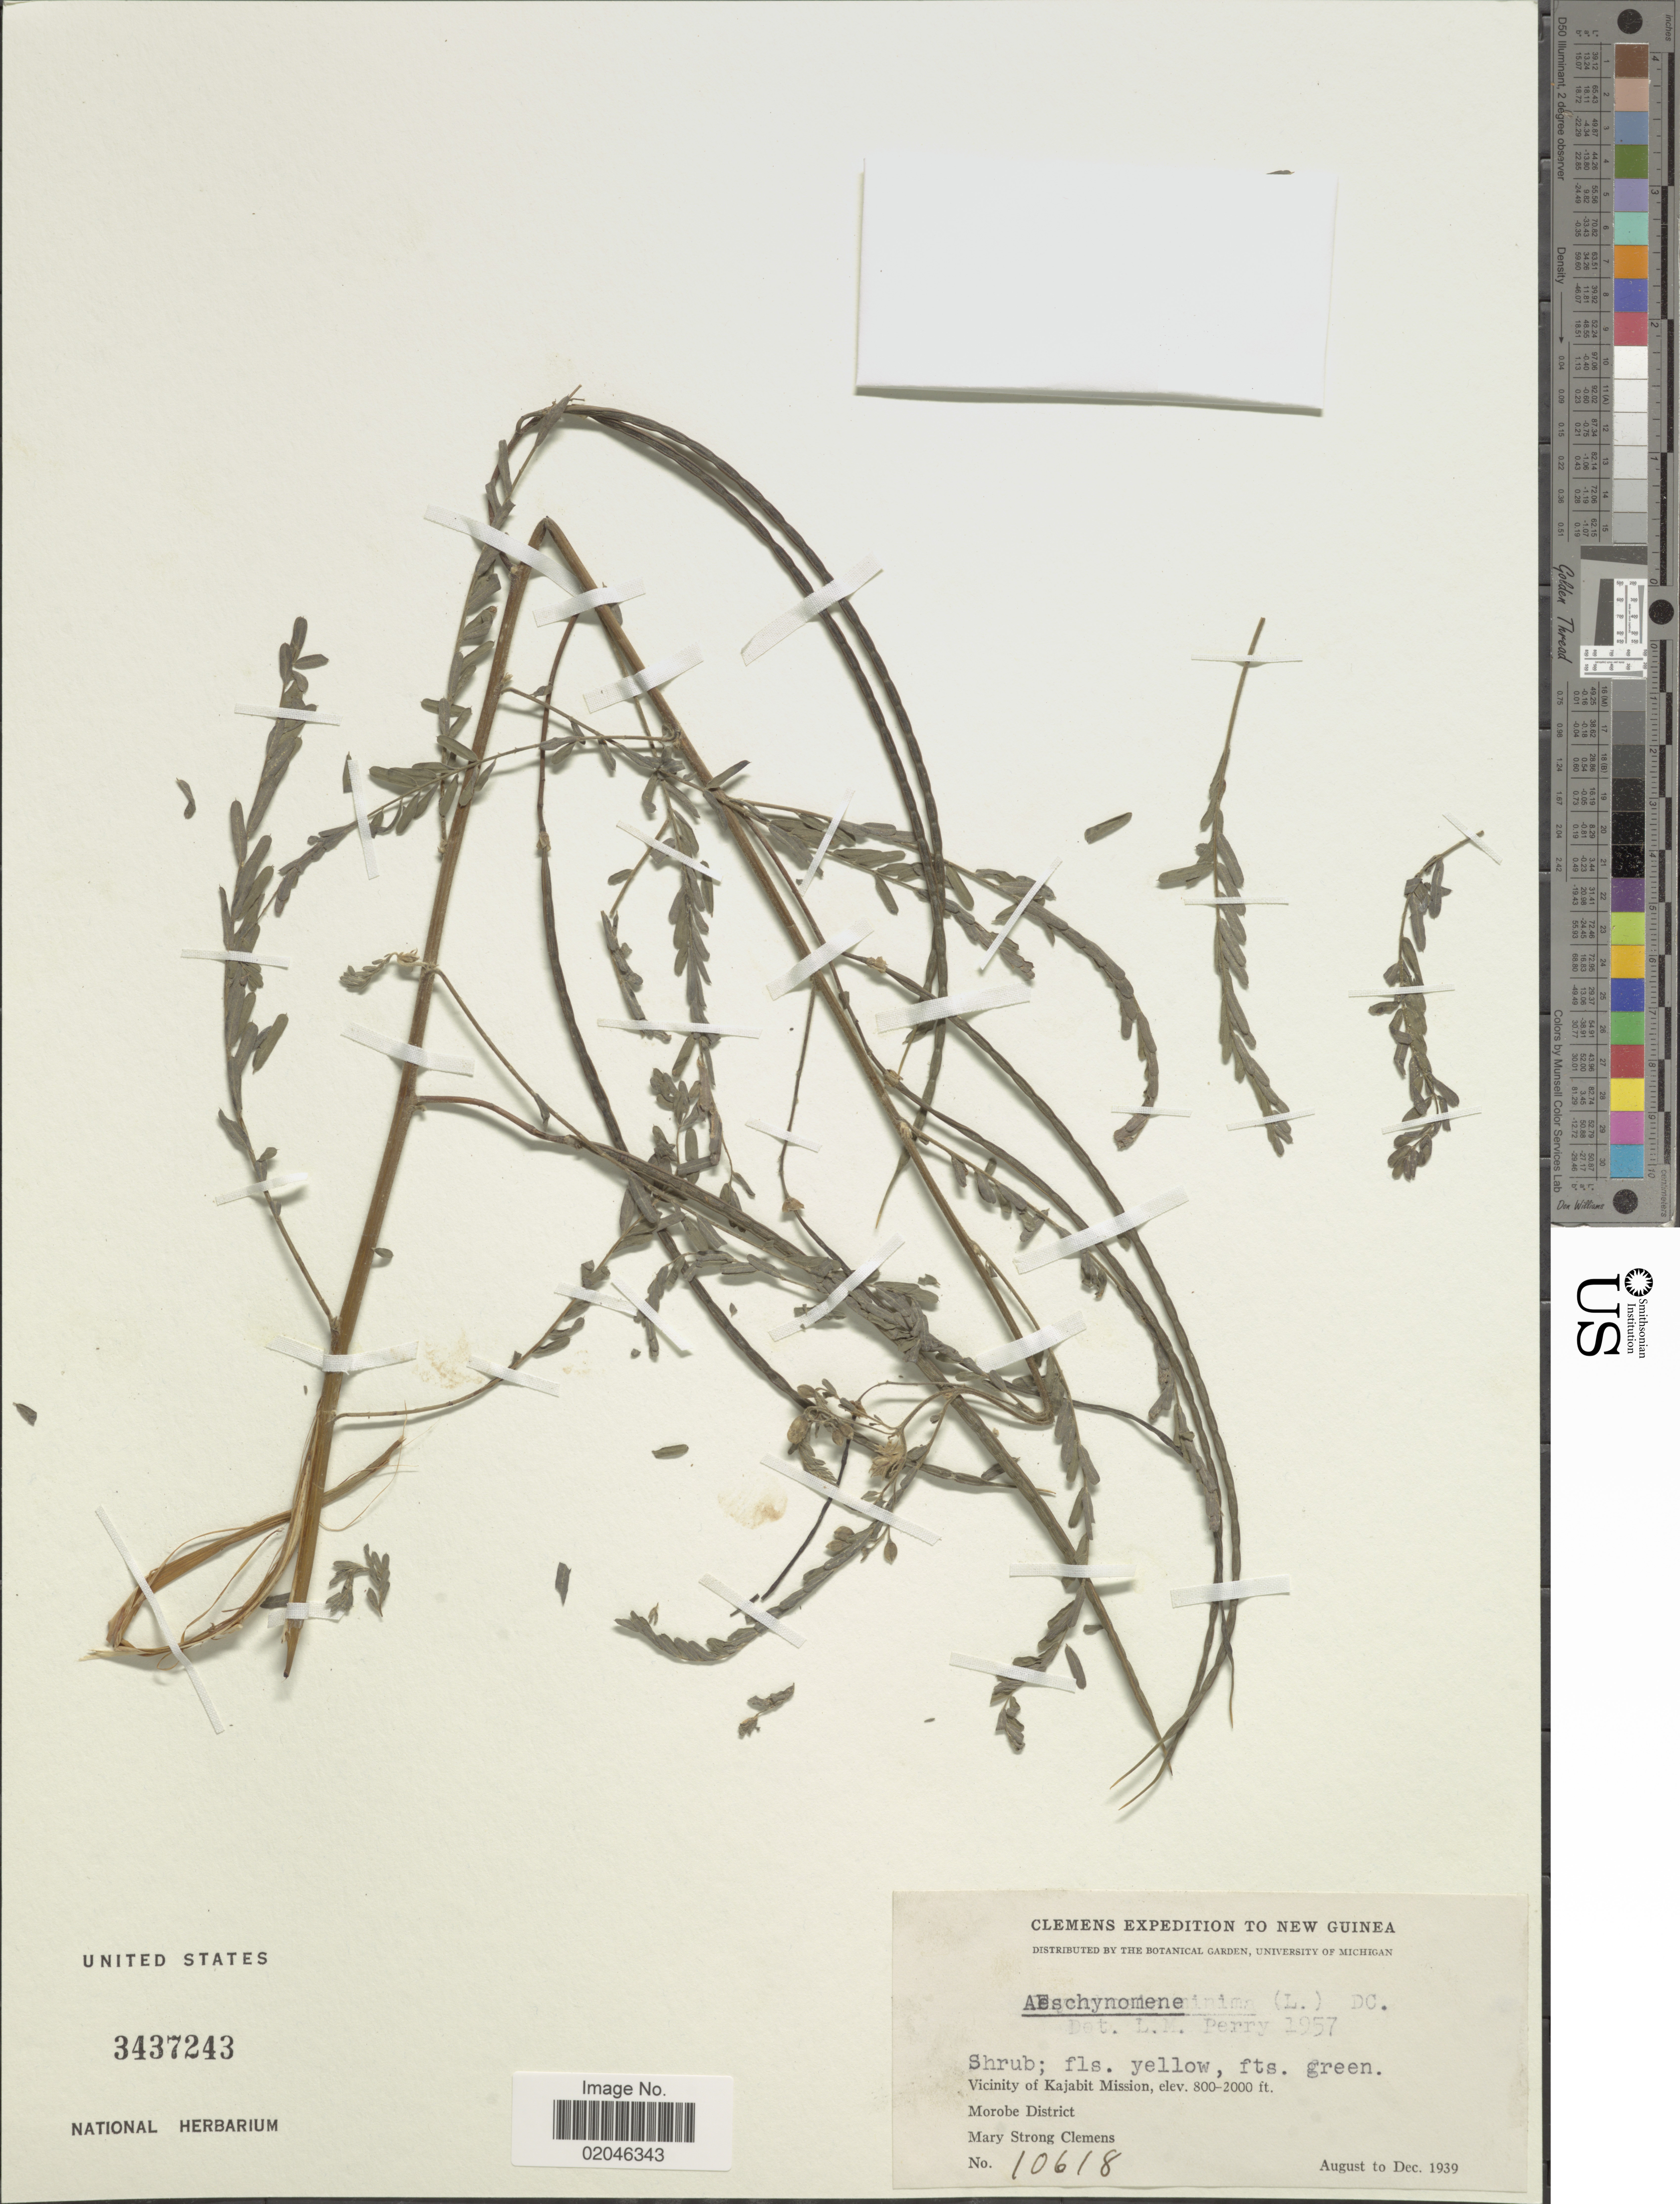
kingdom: Plantae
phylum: Tracheophyta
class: Magnoliopsida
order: Fabales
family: Fabaceae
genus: Aeschynomene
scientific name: Aeschynomene sp.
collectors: M. S. Clemens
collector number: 10618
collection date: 1939-08/1939-12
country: Papua New Guinea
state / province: Morobe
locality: Vicinity of Kajabit Mission. Morobe District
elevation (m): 244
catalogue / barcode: US 3437243